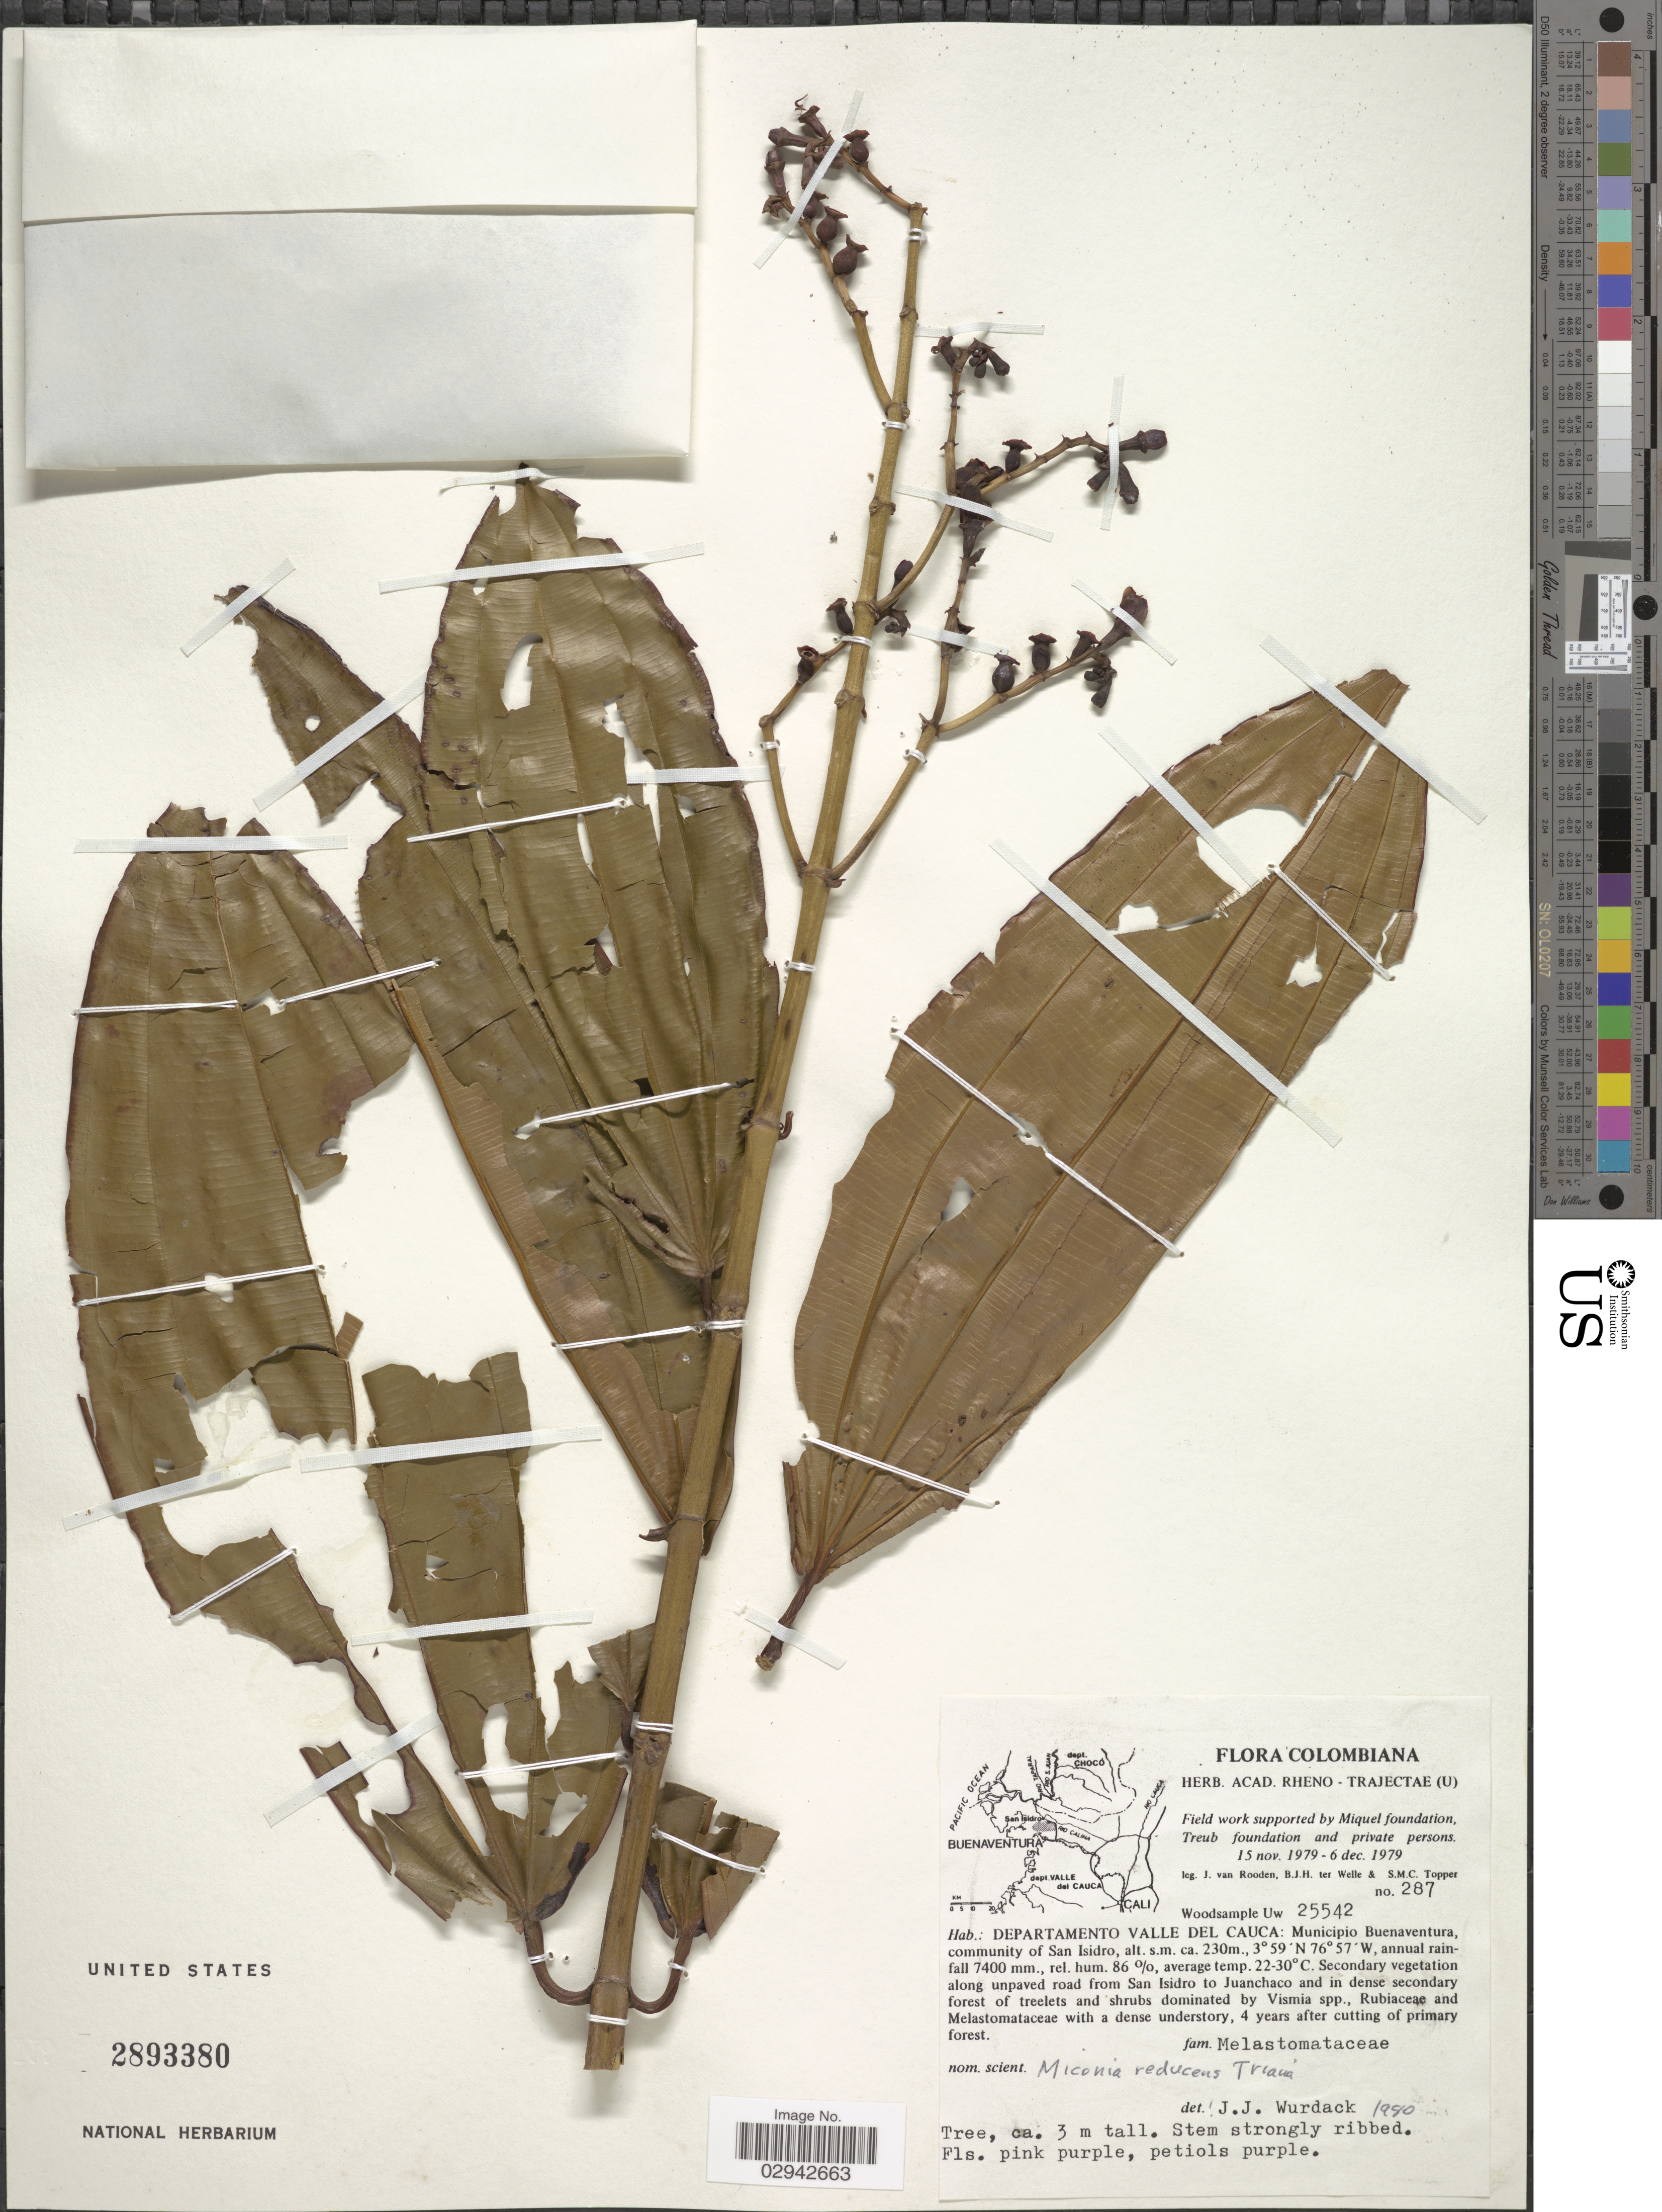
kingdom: Plantae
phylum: Tracheophyta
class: Magnoliopsida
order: Myrtales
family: Melastomataceae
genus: Miconia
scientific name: Miconia reducens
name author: Triana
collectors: J. Van Rooden, B. Welle & S. Topper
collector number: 287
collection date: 1979-11-15/1979-12-06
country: Colombia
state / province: Valle del Cauca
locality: Departamento Valle del Cauca: Municipio Buenaventura, community of San Isidro.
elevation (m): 230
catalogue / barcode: US 2893380